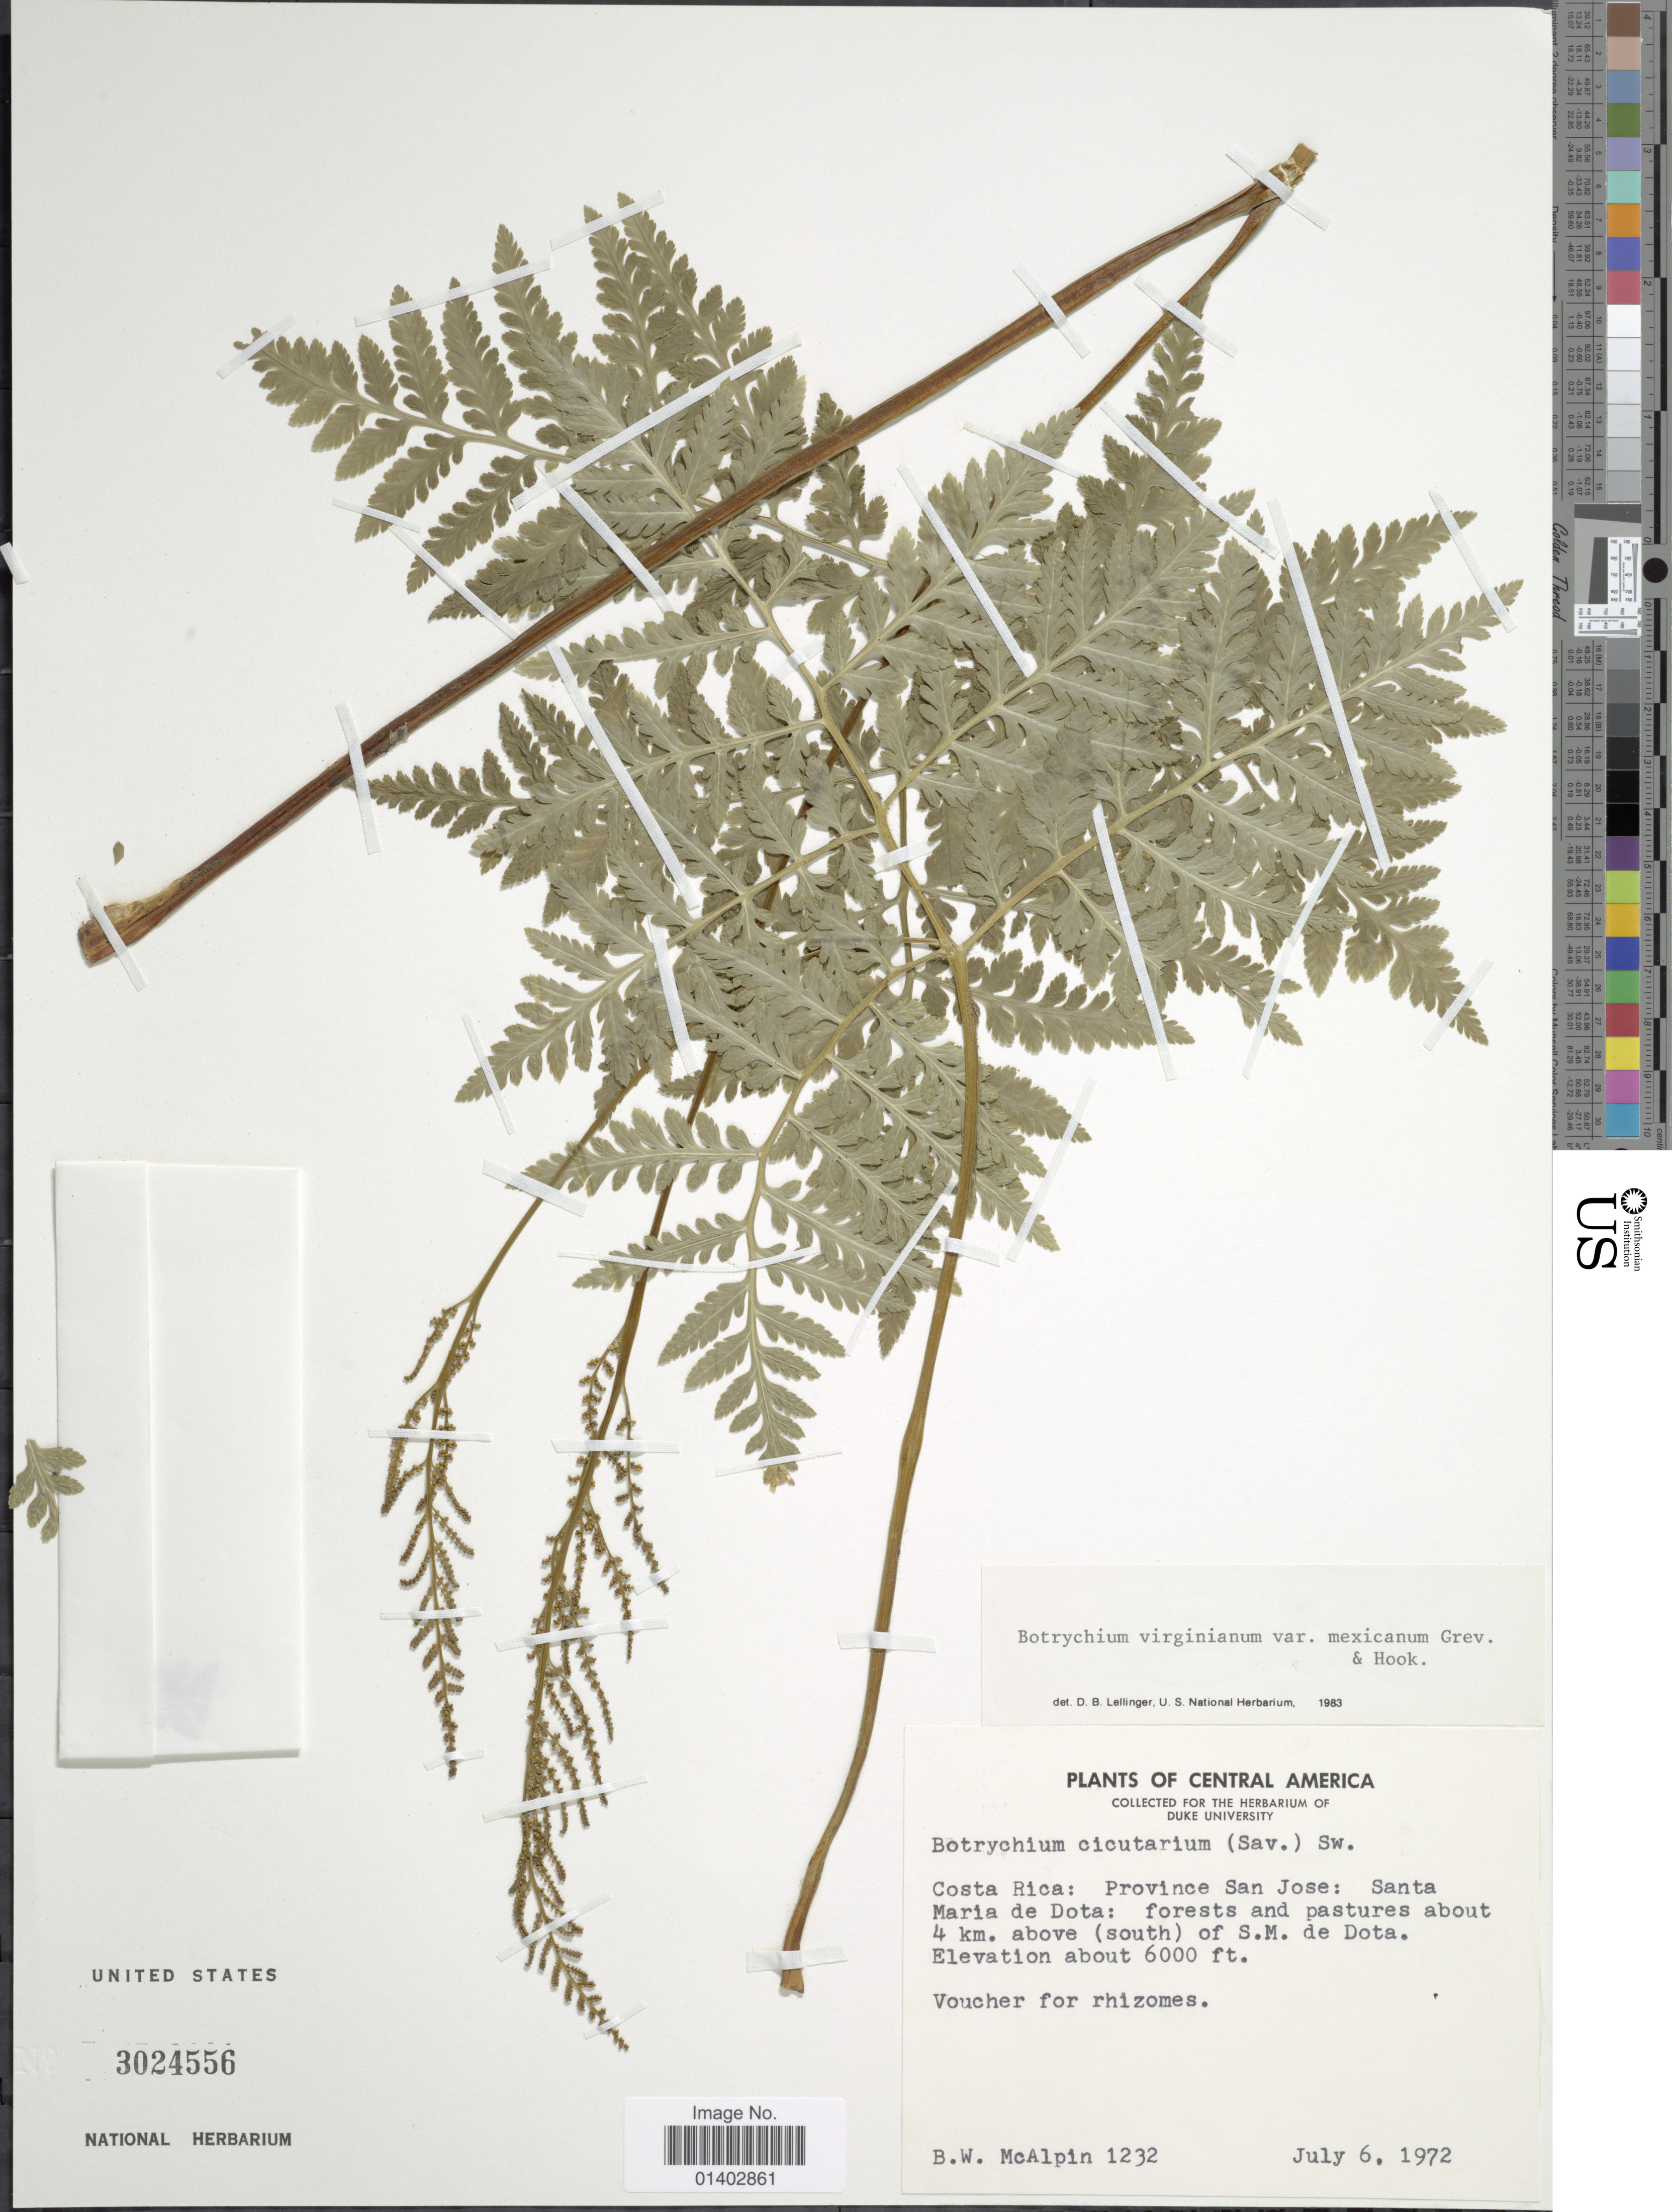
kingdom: Plantae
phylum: Tracheophyta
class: Polypodiopsida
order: Ophioglossales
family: Ophioglossaceae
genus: Botrychium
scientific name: Botrychium virginianum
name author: (L.) Sw.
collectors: B. W. McAlpin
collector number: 1232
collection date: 1972-07-06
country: Costa Rica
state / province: San José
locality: Santa Maria de Dota: forest and pastures about 4 km above (south) of S.M. de Dota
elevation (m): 1829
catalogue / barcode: US 3024556